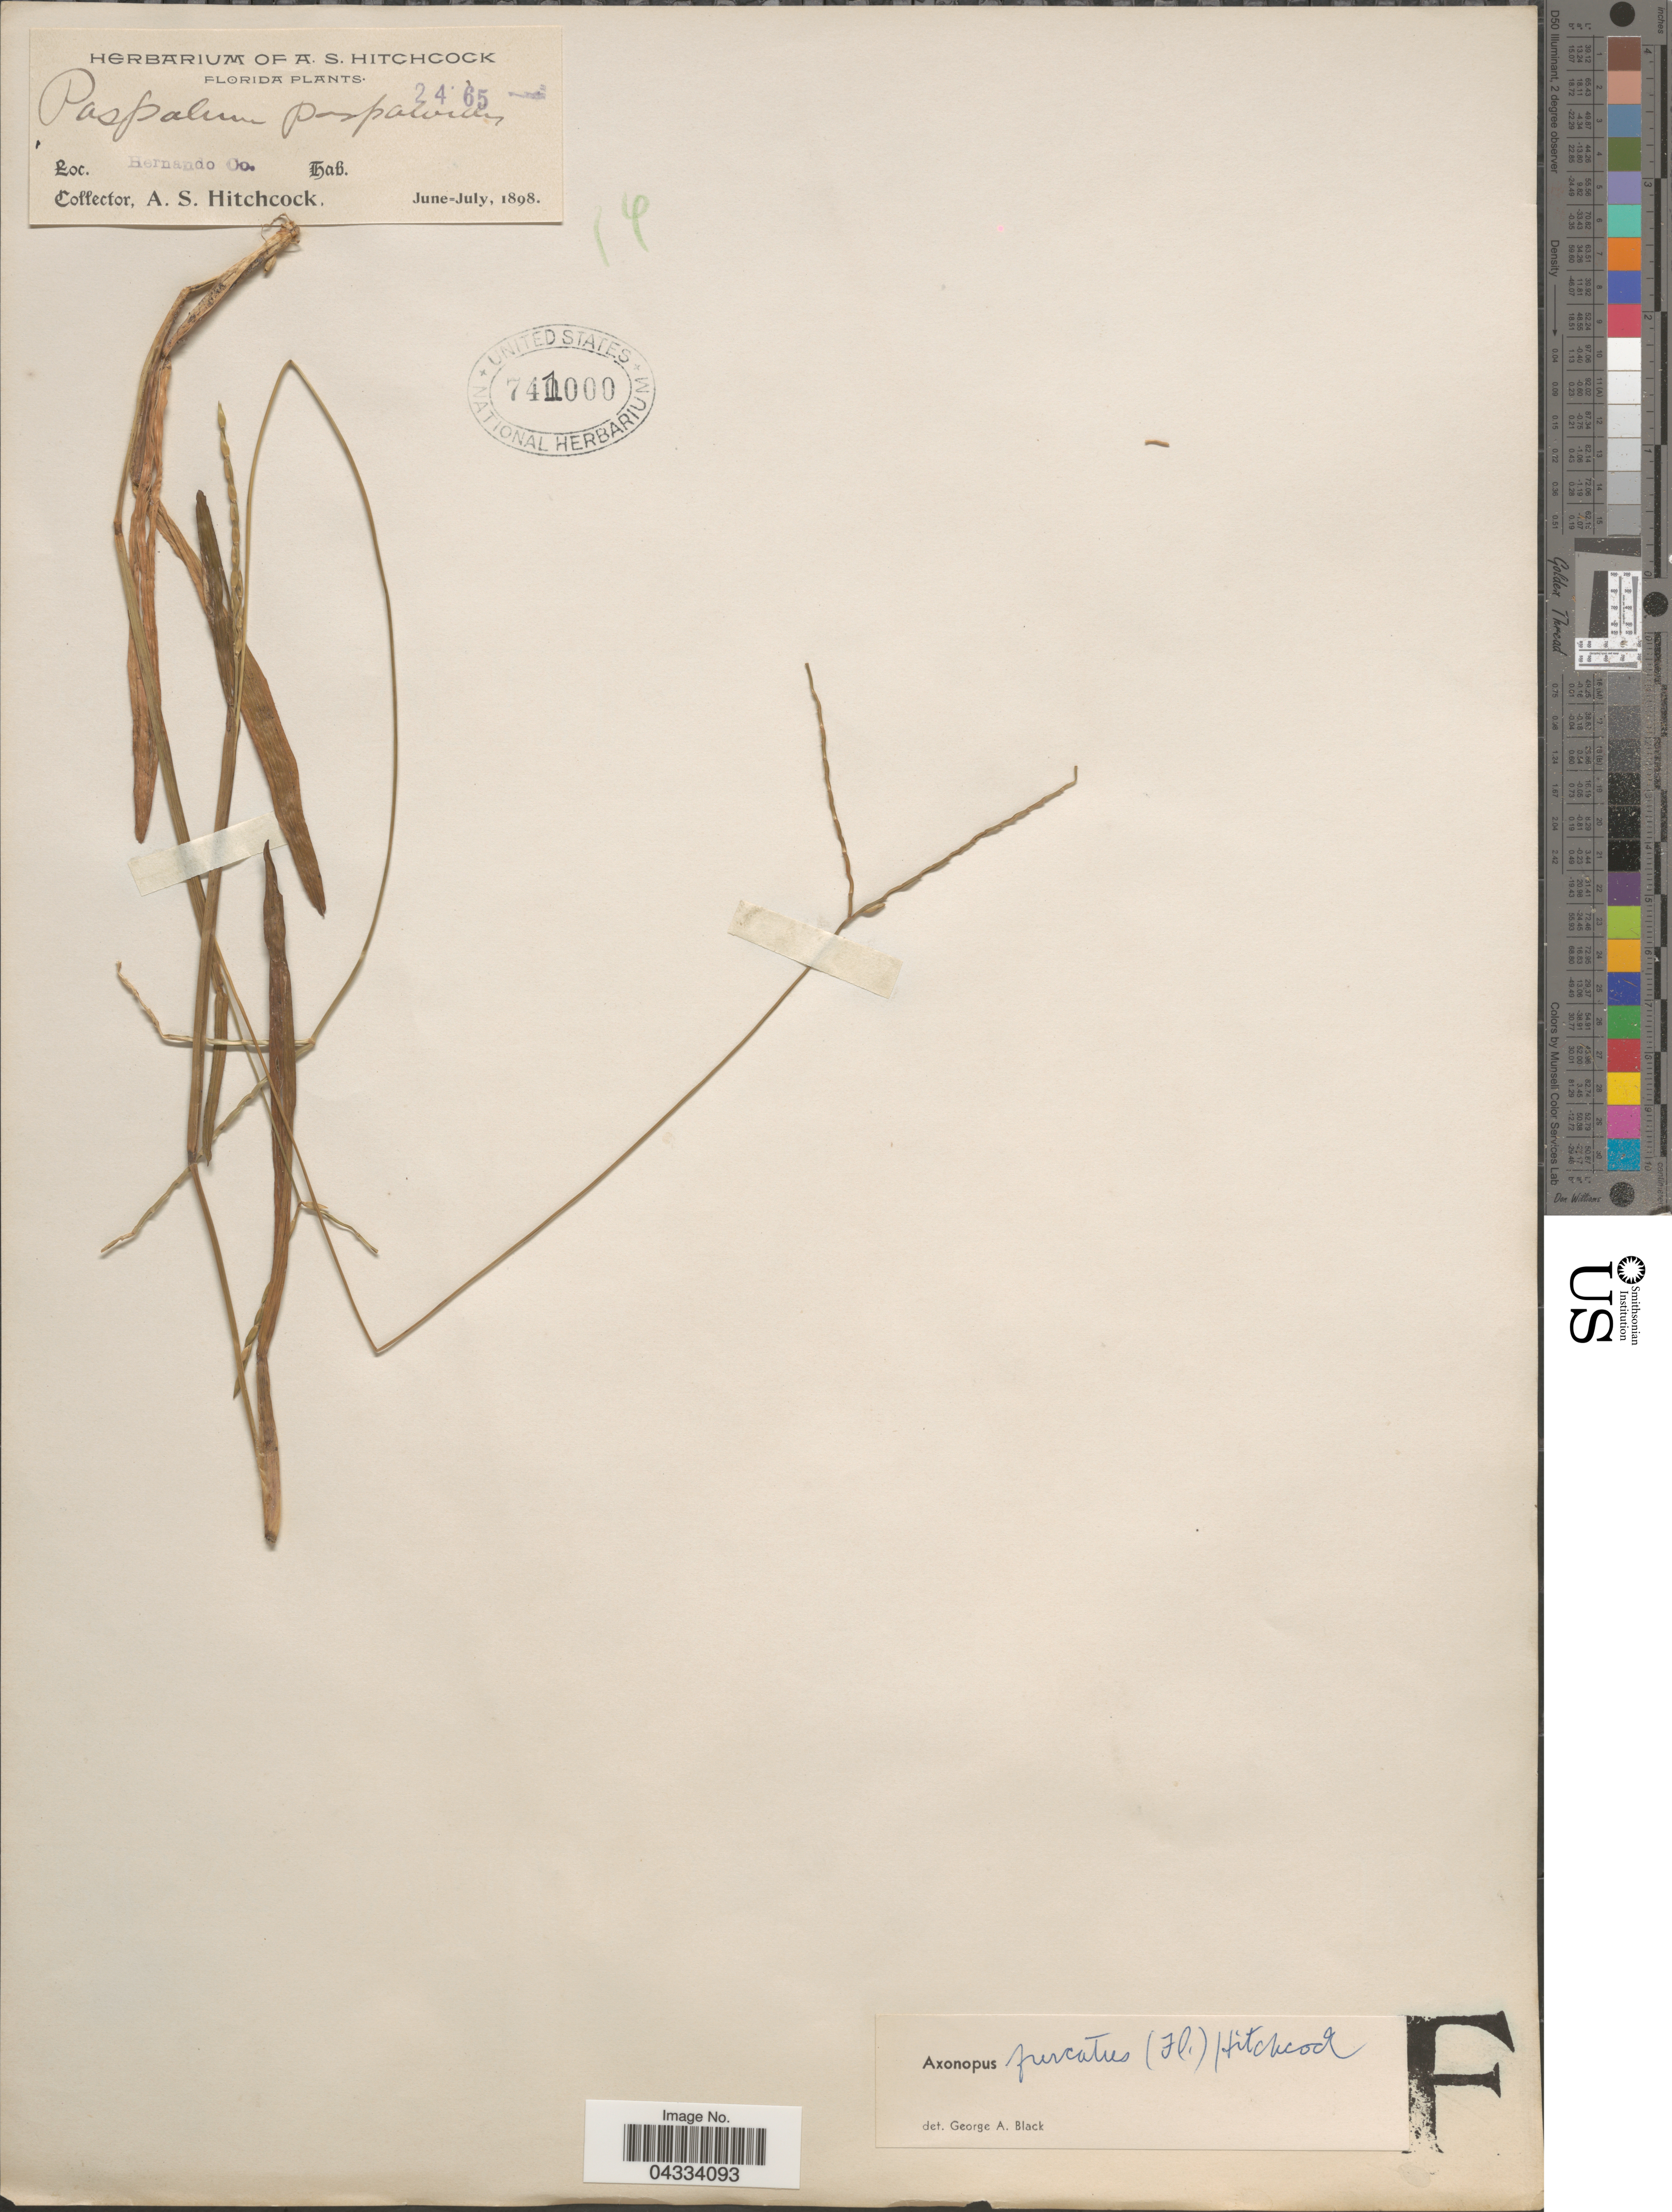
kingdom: Plantae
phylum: Tracheophyta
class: Liliopsida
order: Poales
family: Poaceae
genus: Axonopus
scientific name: Axonopus furcatus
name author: (Flüggé) Hitchc.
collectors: A. S. Hitchcock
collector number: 2465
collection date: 1898-06/1898-07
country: United States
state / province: Florida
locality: Hernando Co.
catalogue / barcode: US 741000